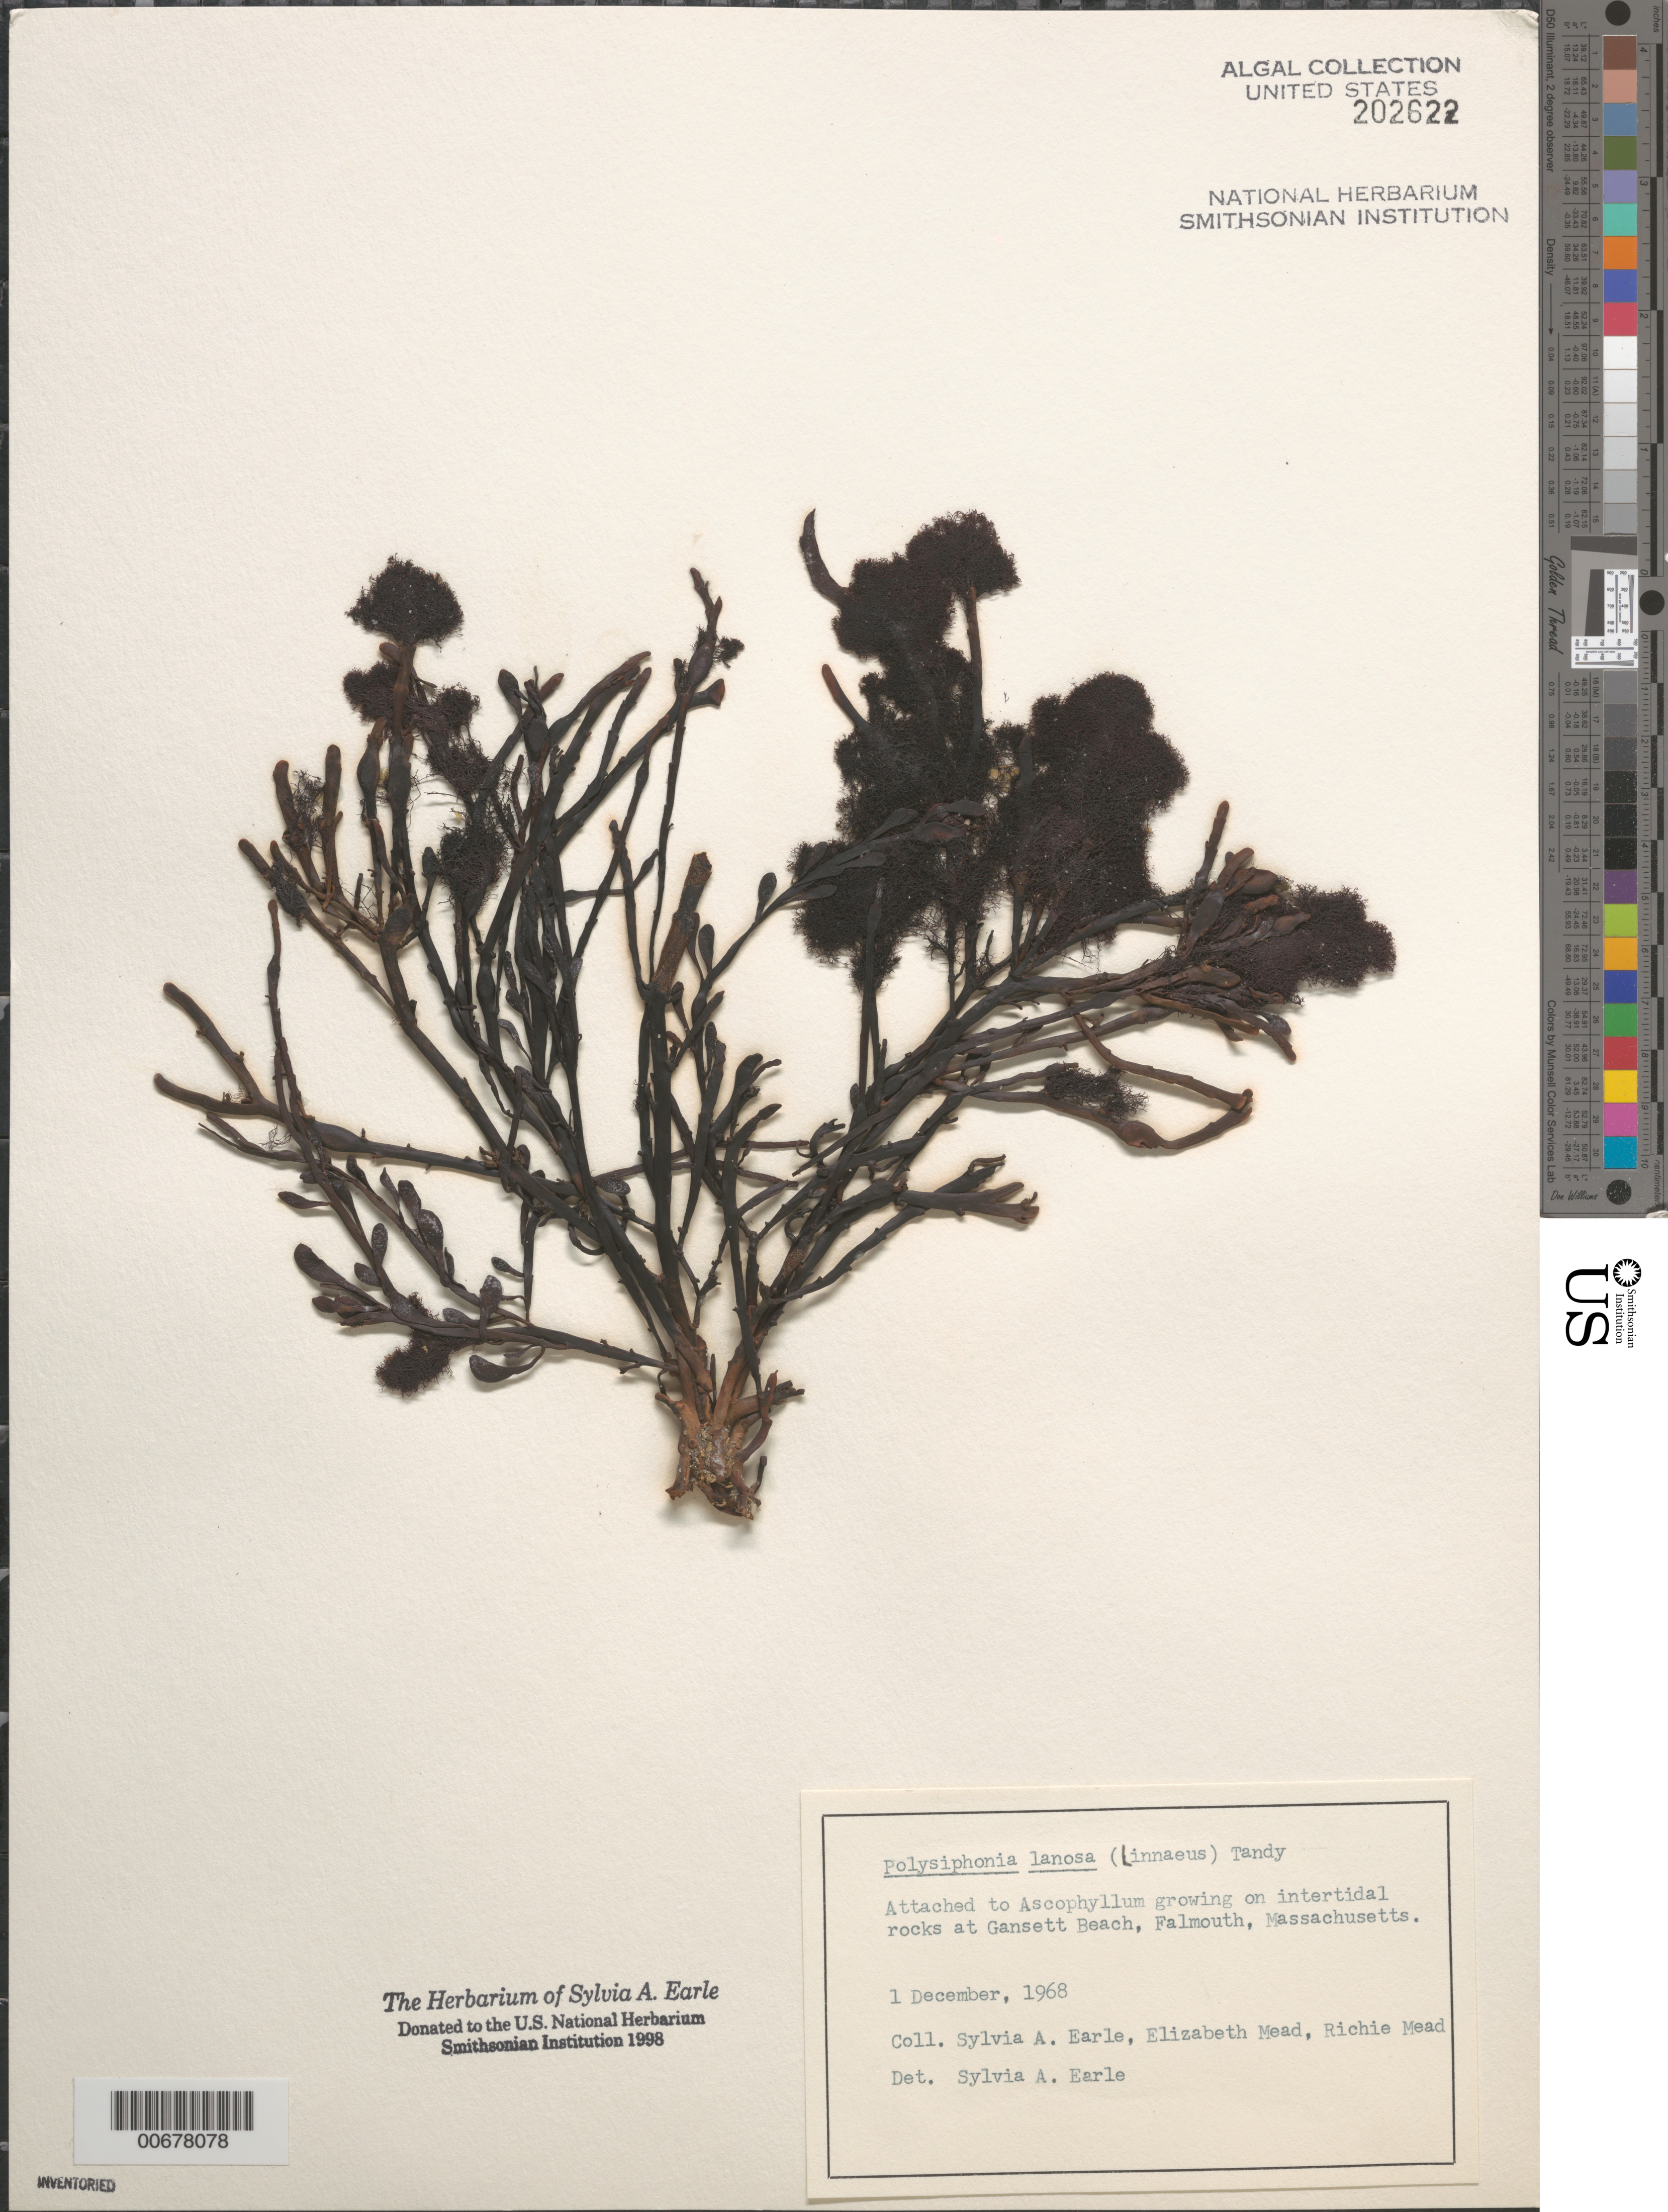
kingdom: Plantae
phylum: Rhodophyta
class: Florideophyceae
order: Ceramiales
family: Rhodomelaceae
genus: Vertebrata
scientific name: Vertebrata lanosa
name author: (L.) T.A. Chr.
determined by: Algae name updating Project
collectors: S. A. Earle, E. Mead & R. Mead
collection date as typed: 01 Dec 1968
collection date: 1968-12-01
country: United States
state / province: Massachusetts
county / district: Barnstable County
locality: Falmouth, Gansett Beach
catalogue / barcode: US 202622